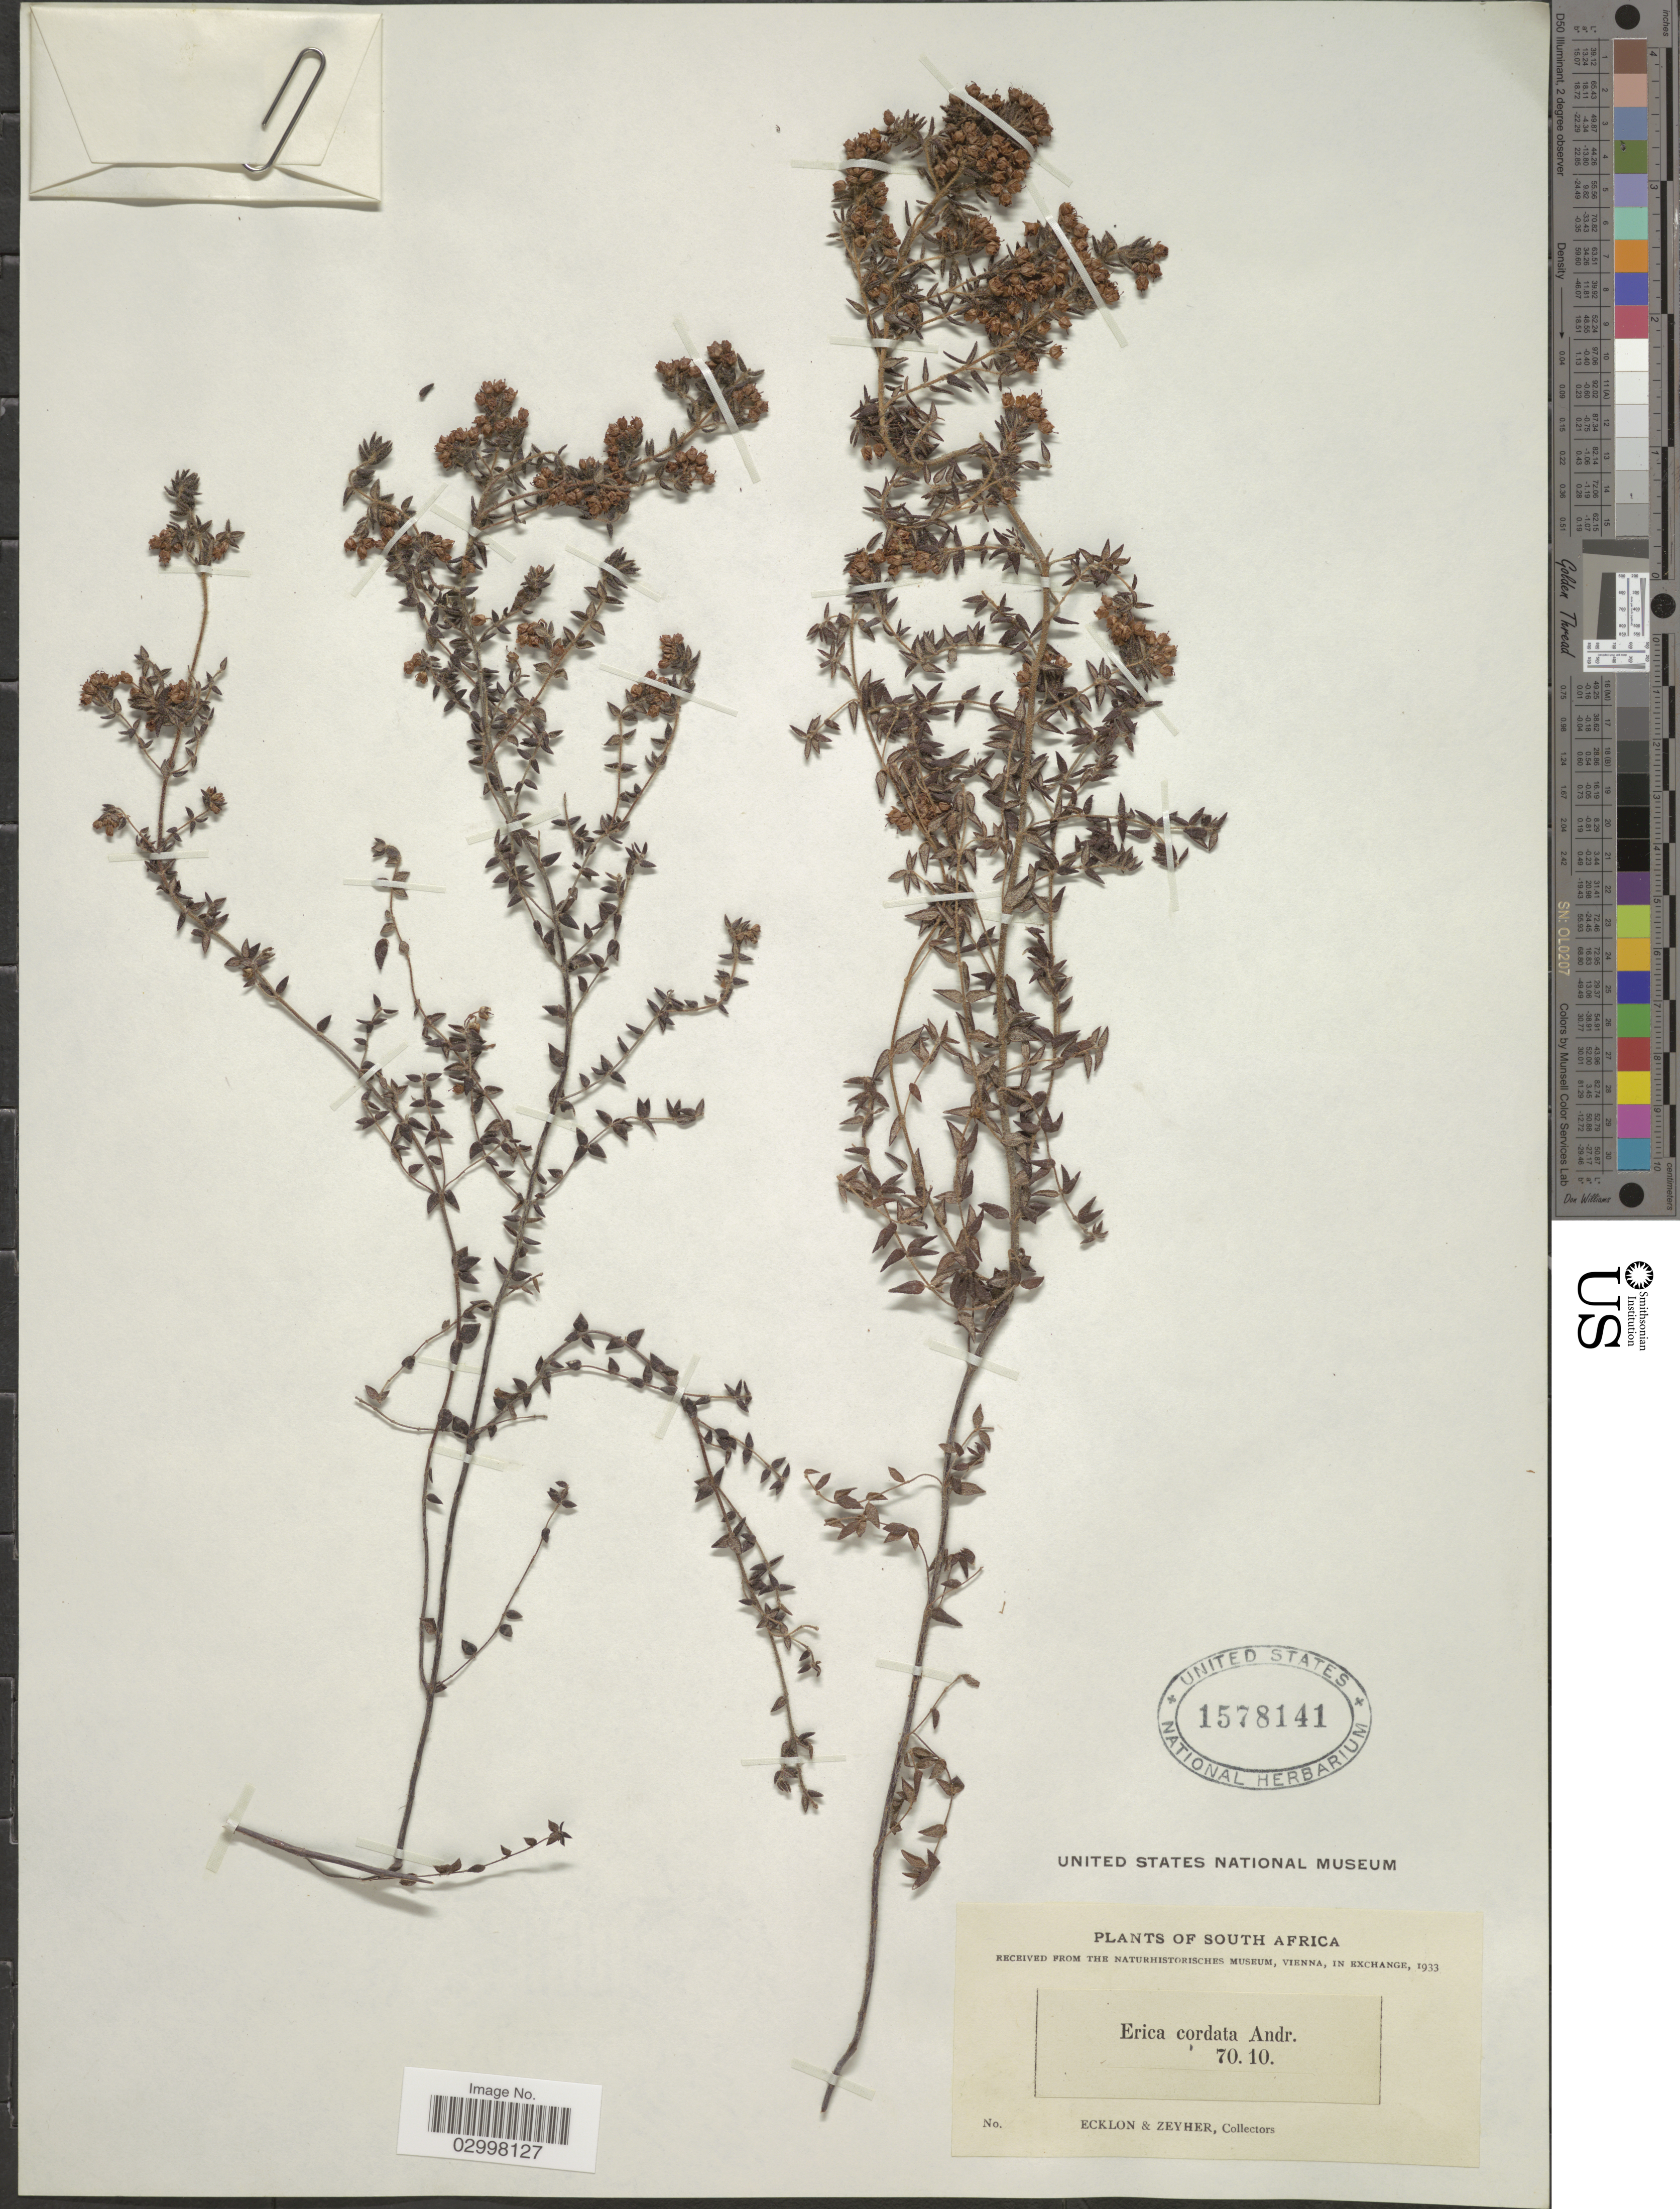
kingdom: Plantae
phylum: Tracheophyta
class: Magnoliopsida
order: Ericales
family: Ericaceae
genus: Erica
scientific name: Erica cordata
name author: Andrews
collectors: -. Ecklon & -. Zeyher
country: South Africa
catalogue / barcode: US 1578141